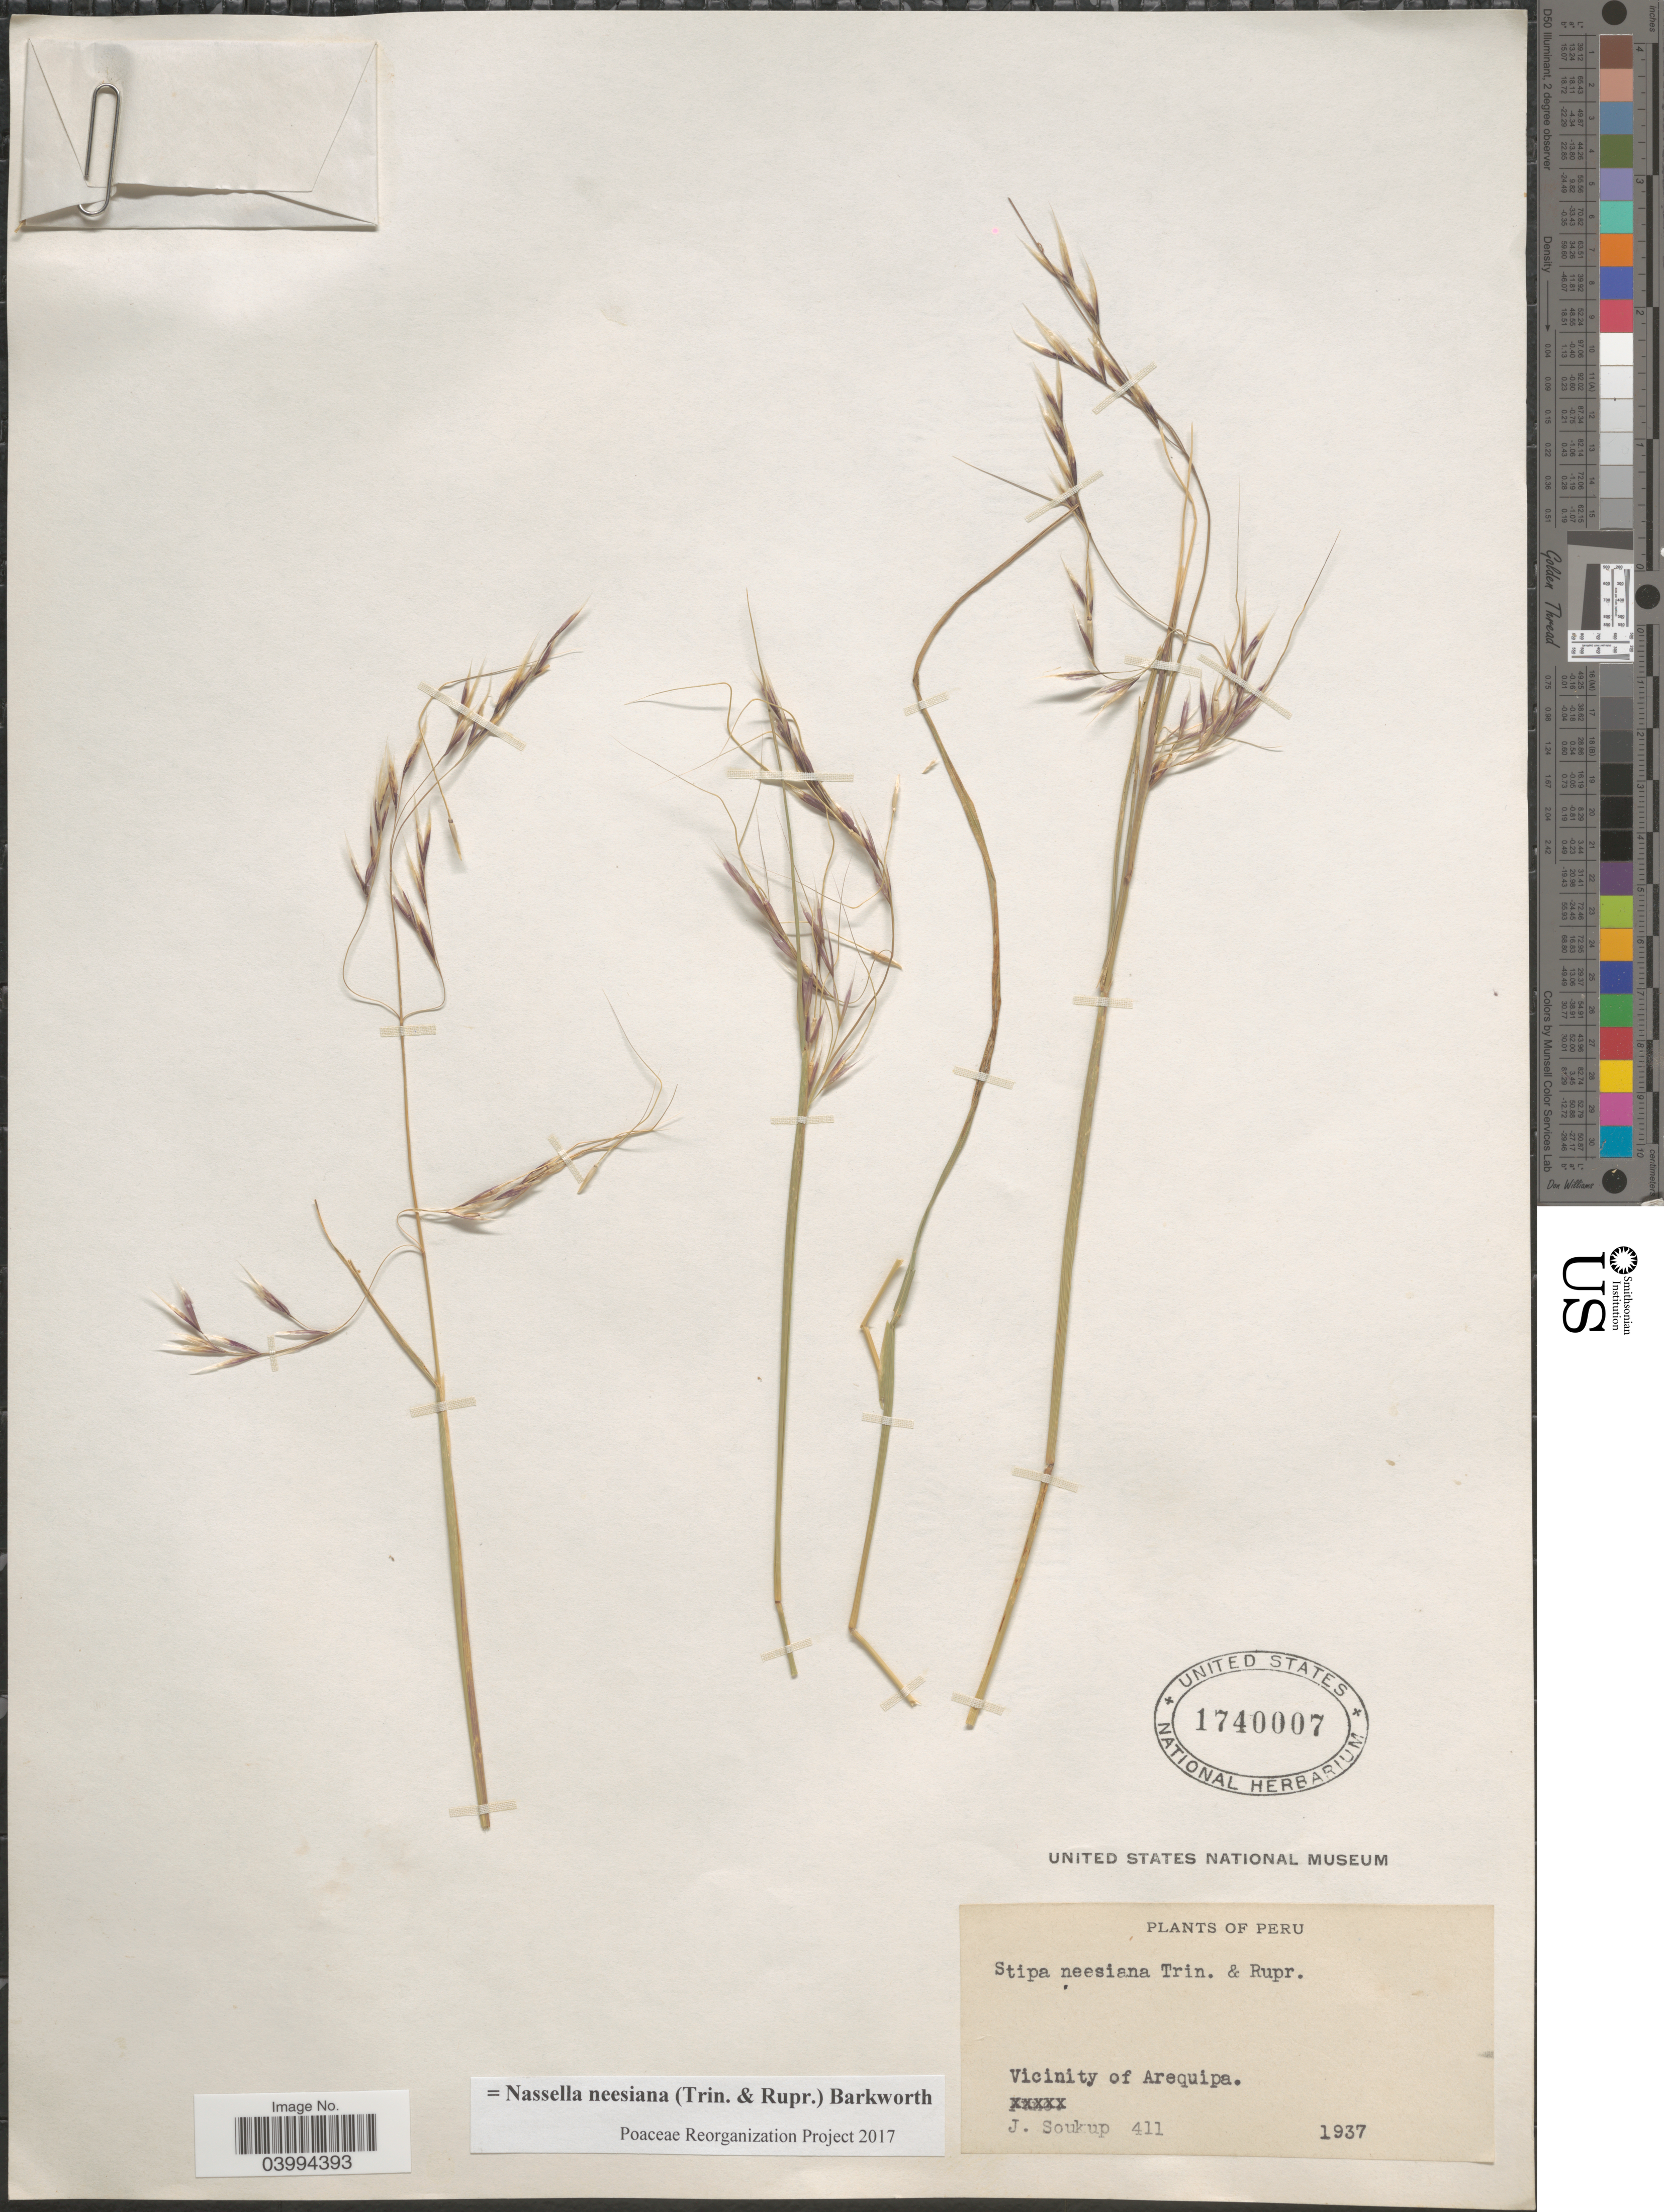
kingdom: Plantae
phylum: Tracheophyta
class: Liliopsida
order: Poales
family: Poaceae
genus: Nassella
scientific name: Nassella neesiana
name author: (Trin. & Rupr.) Barkworth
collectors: J. Soukup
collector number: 411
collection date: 1937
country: Peru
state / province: Arequipa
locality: Vicinity of Arequipa.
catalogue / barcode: US 1740007